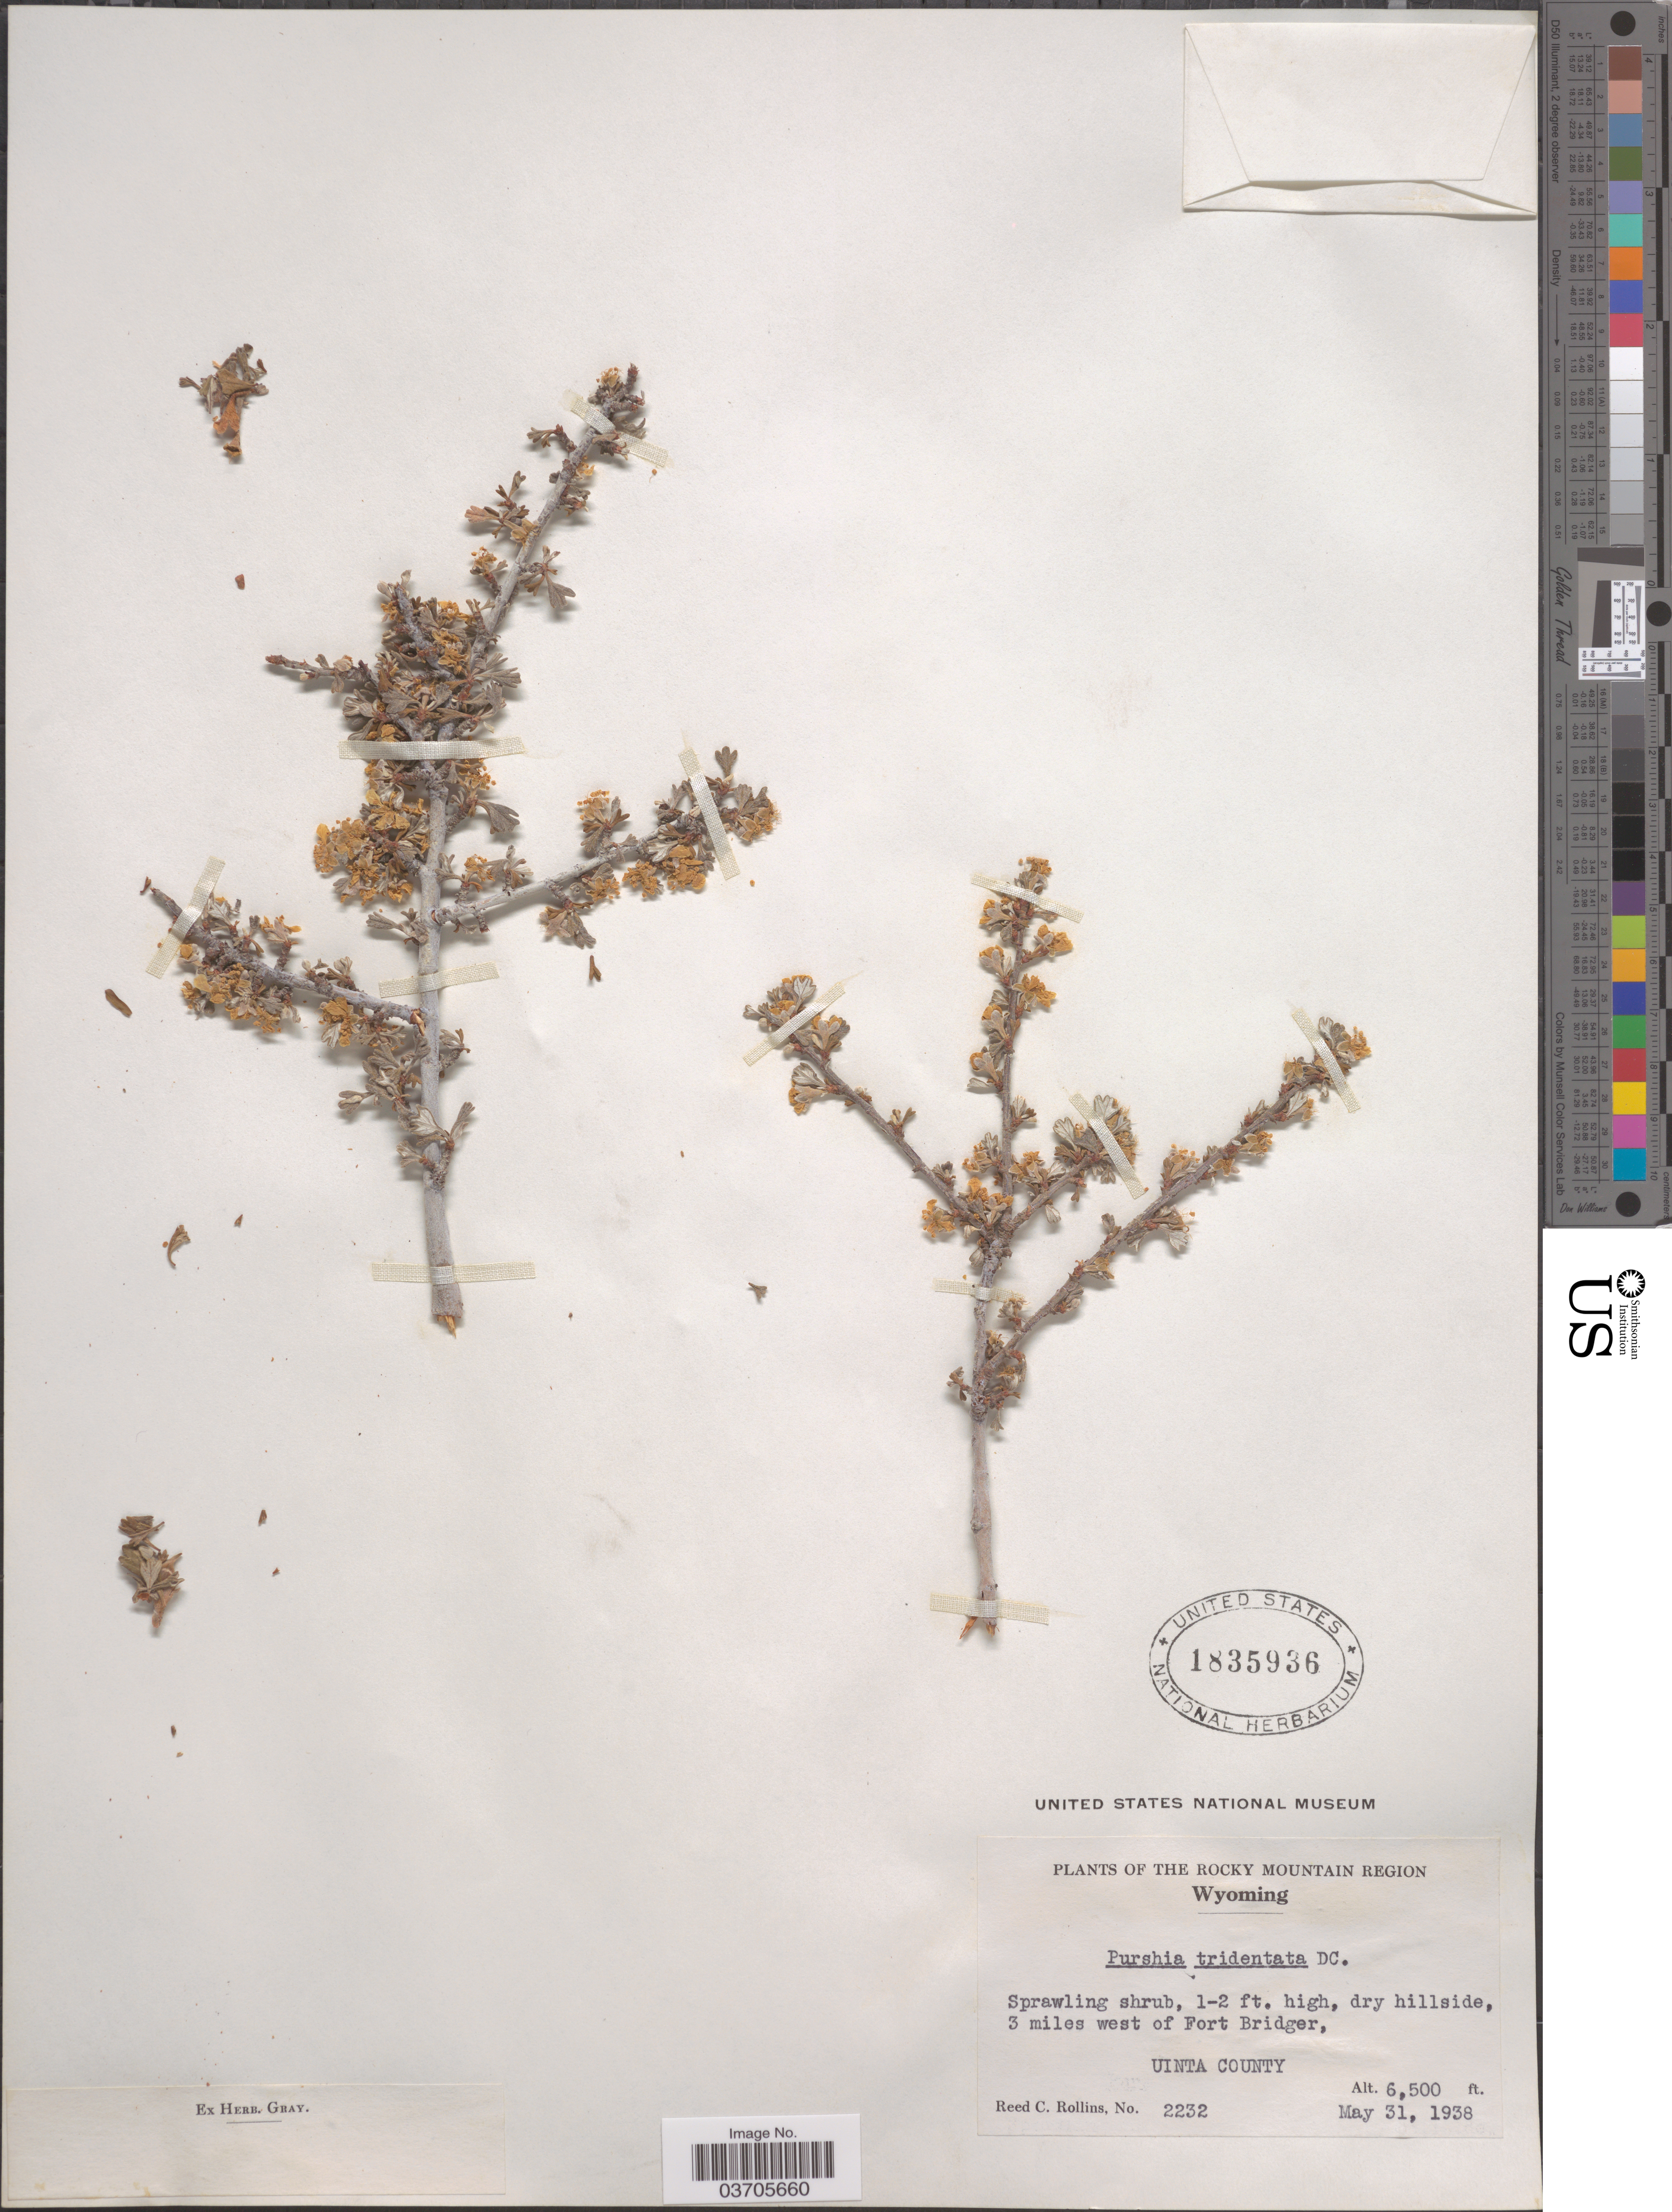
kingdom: Plantae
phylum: Tracheophyta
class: Magnoliopsida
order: Rosales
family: Rosaceae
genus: Purshia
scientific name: Purshia tridentata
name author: (Pursh) DC.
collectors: R. C. Rollins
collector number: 2232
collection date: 1938-05-31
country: United States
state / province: Wyoming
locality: The Rocky Mountain Region. 3 miles west of Fort Bridger, Uinta County.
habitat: dry hillside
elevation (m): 1981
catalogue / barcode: US 1835936